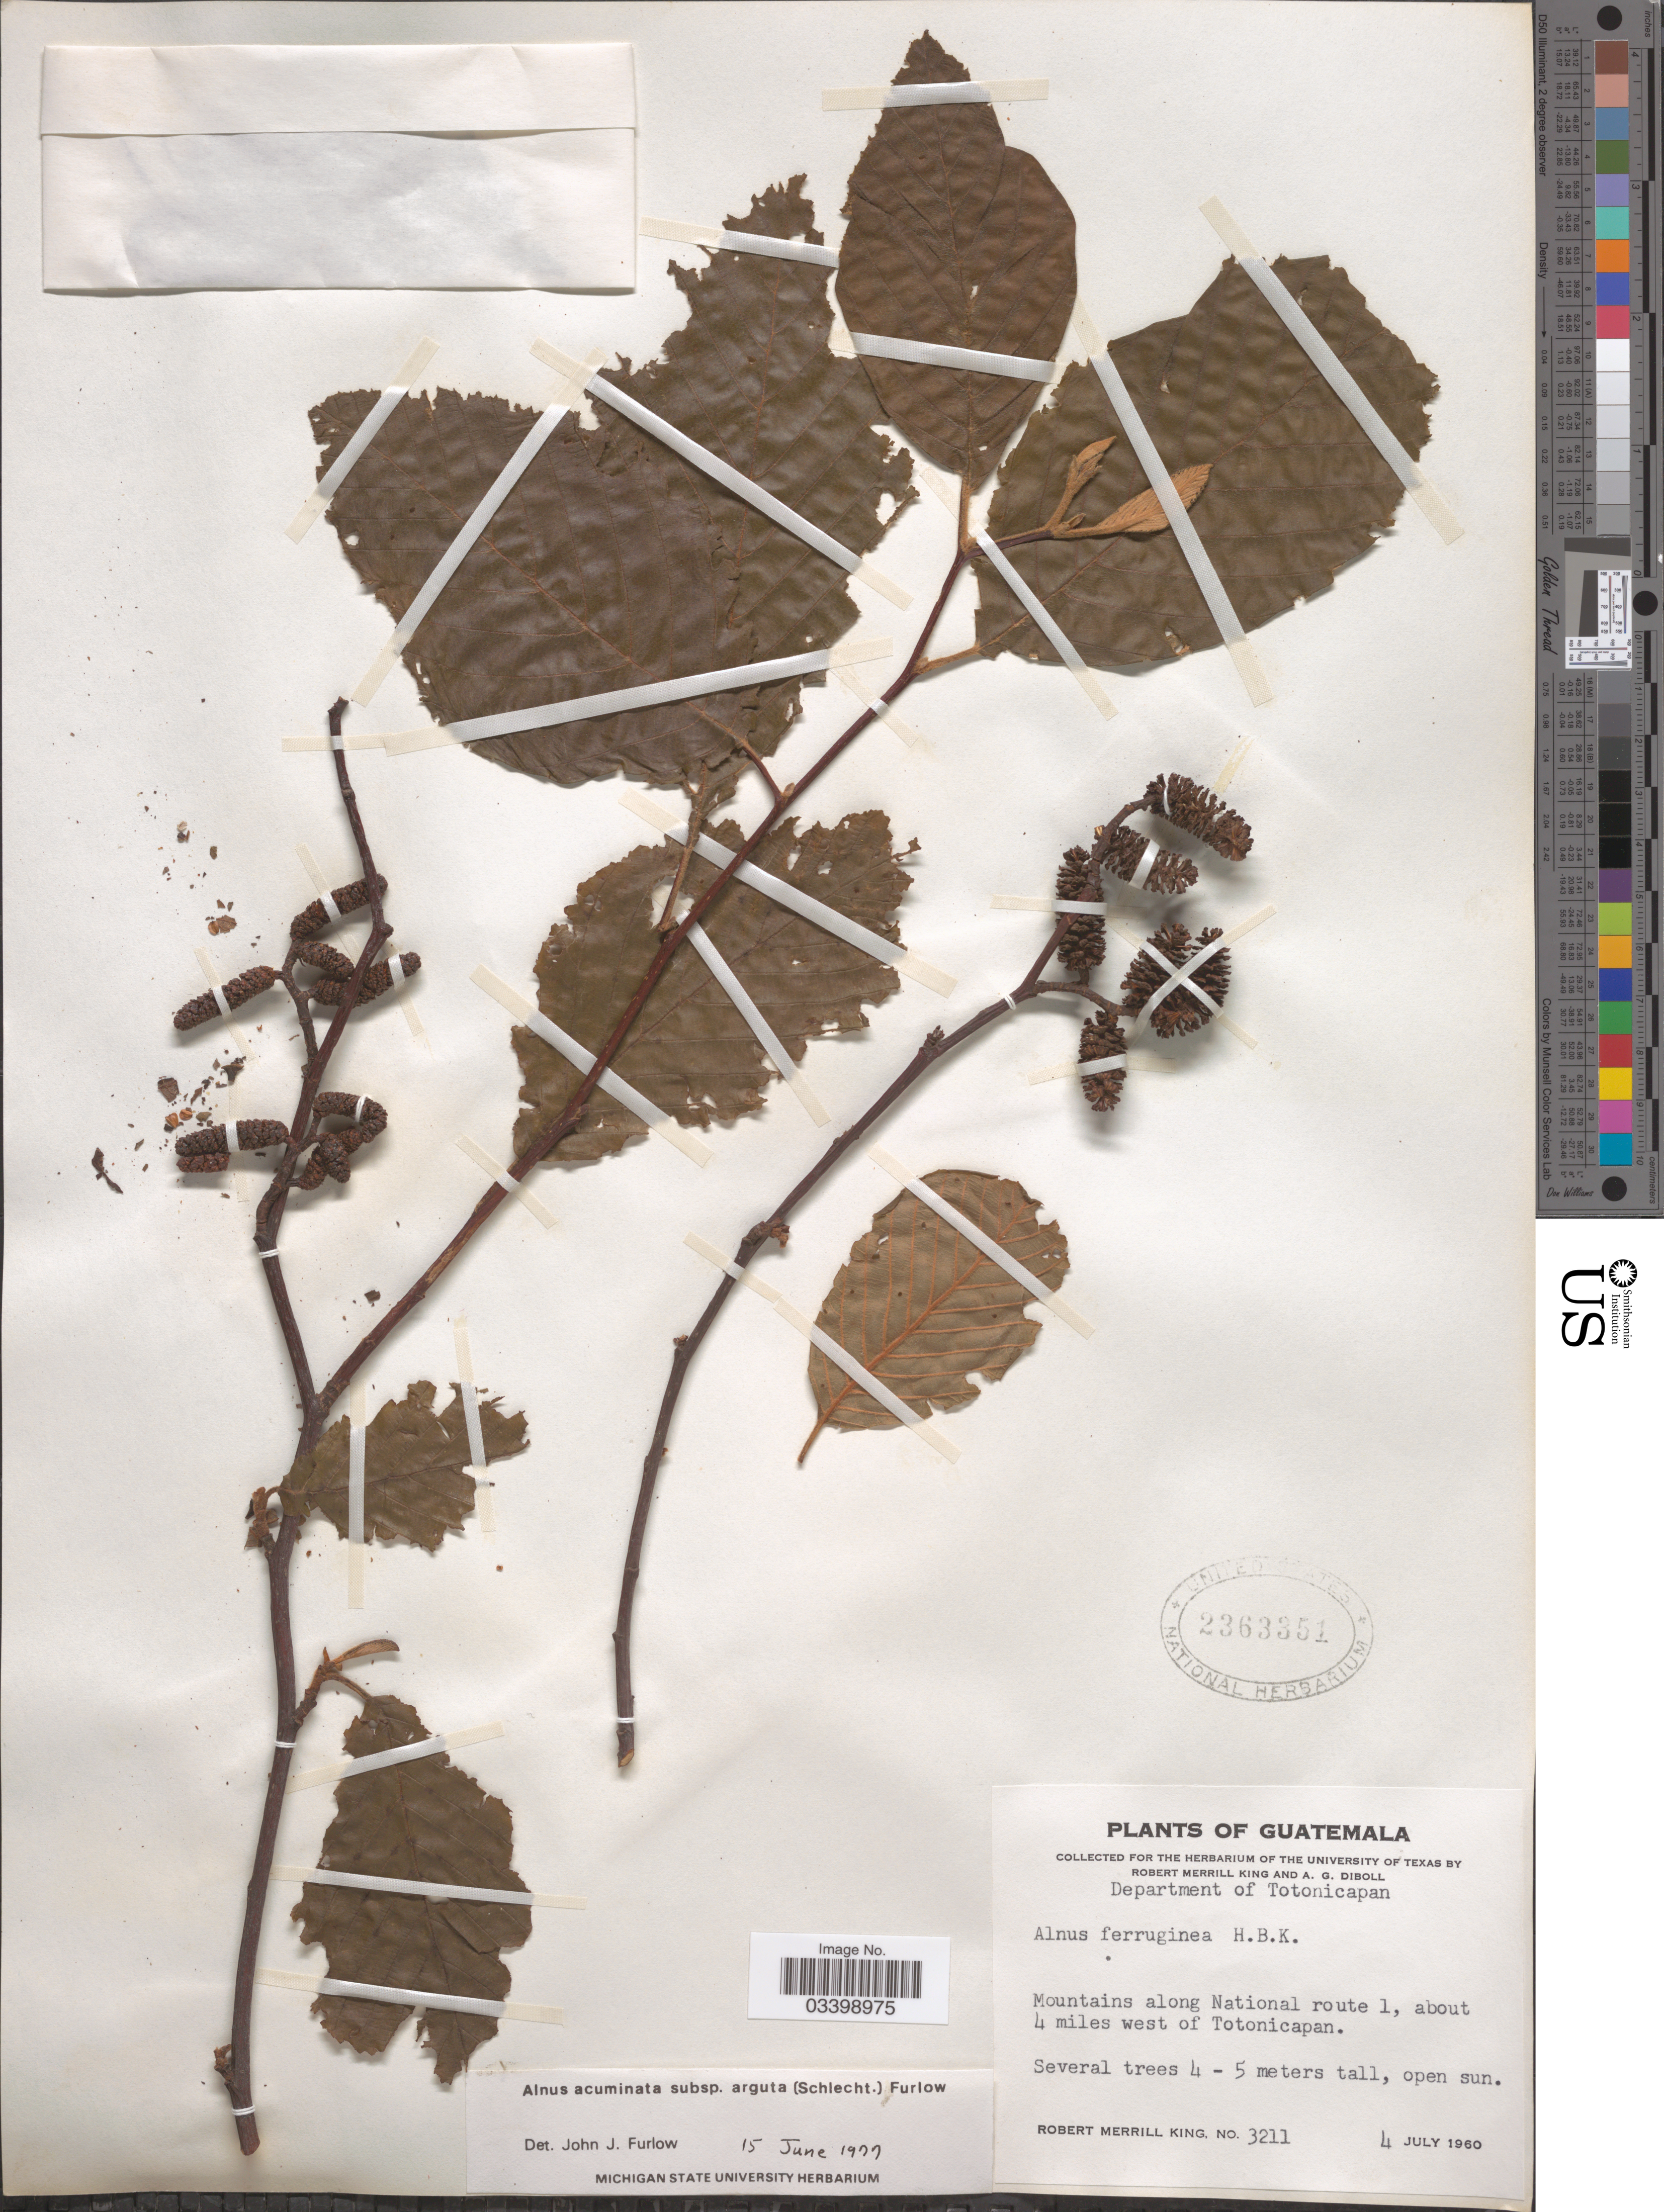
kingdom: Plantae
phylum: Tracheophyta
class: Magnoliopsida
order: Fagales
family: Betulaceae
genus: Alnus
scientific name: Alnus acuminata subsp. arguta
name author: (Schltdl.) Furlow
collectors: R. M. King & A. Diboll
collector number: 3211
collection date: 1960-07-04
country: Guatemala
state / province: Totonicapan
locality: Mountains along National route 1, about 4 miles west of Totonicapan.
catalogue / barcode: US 2363351